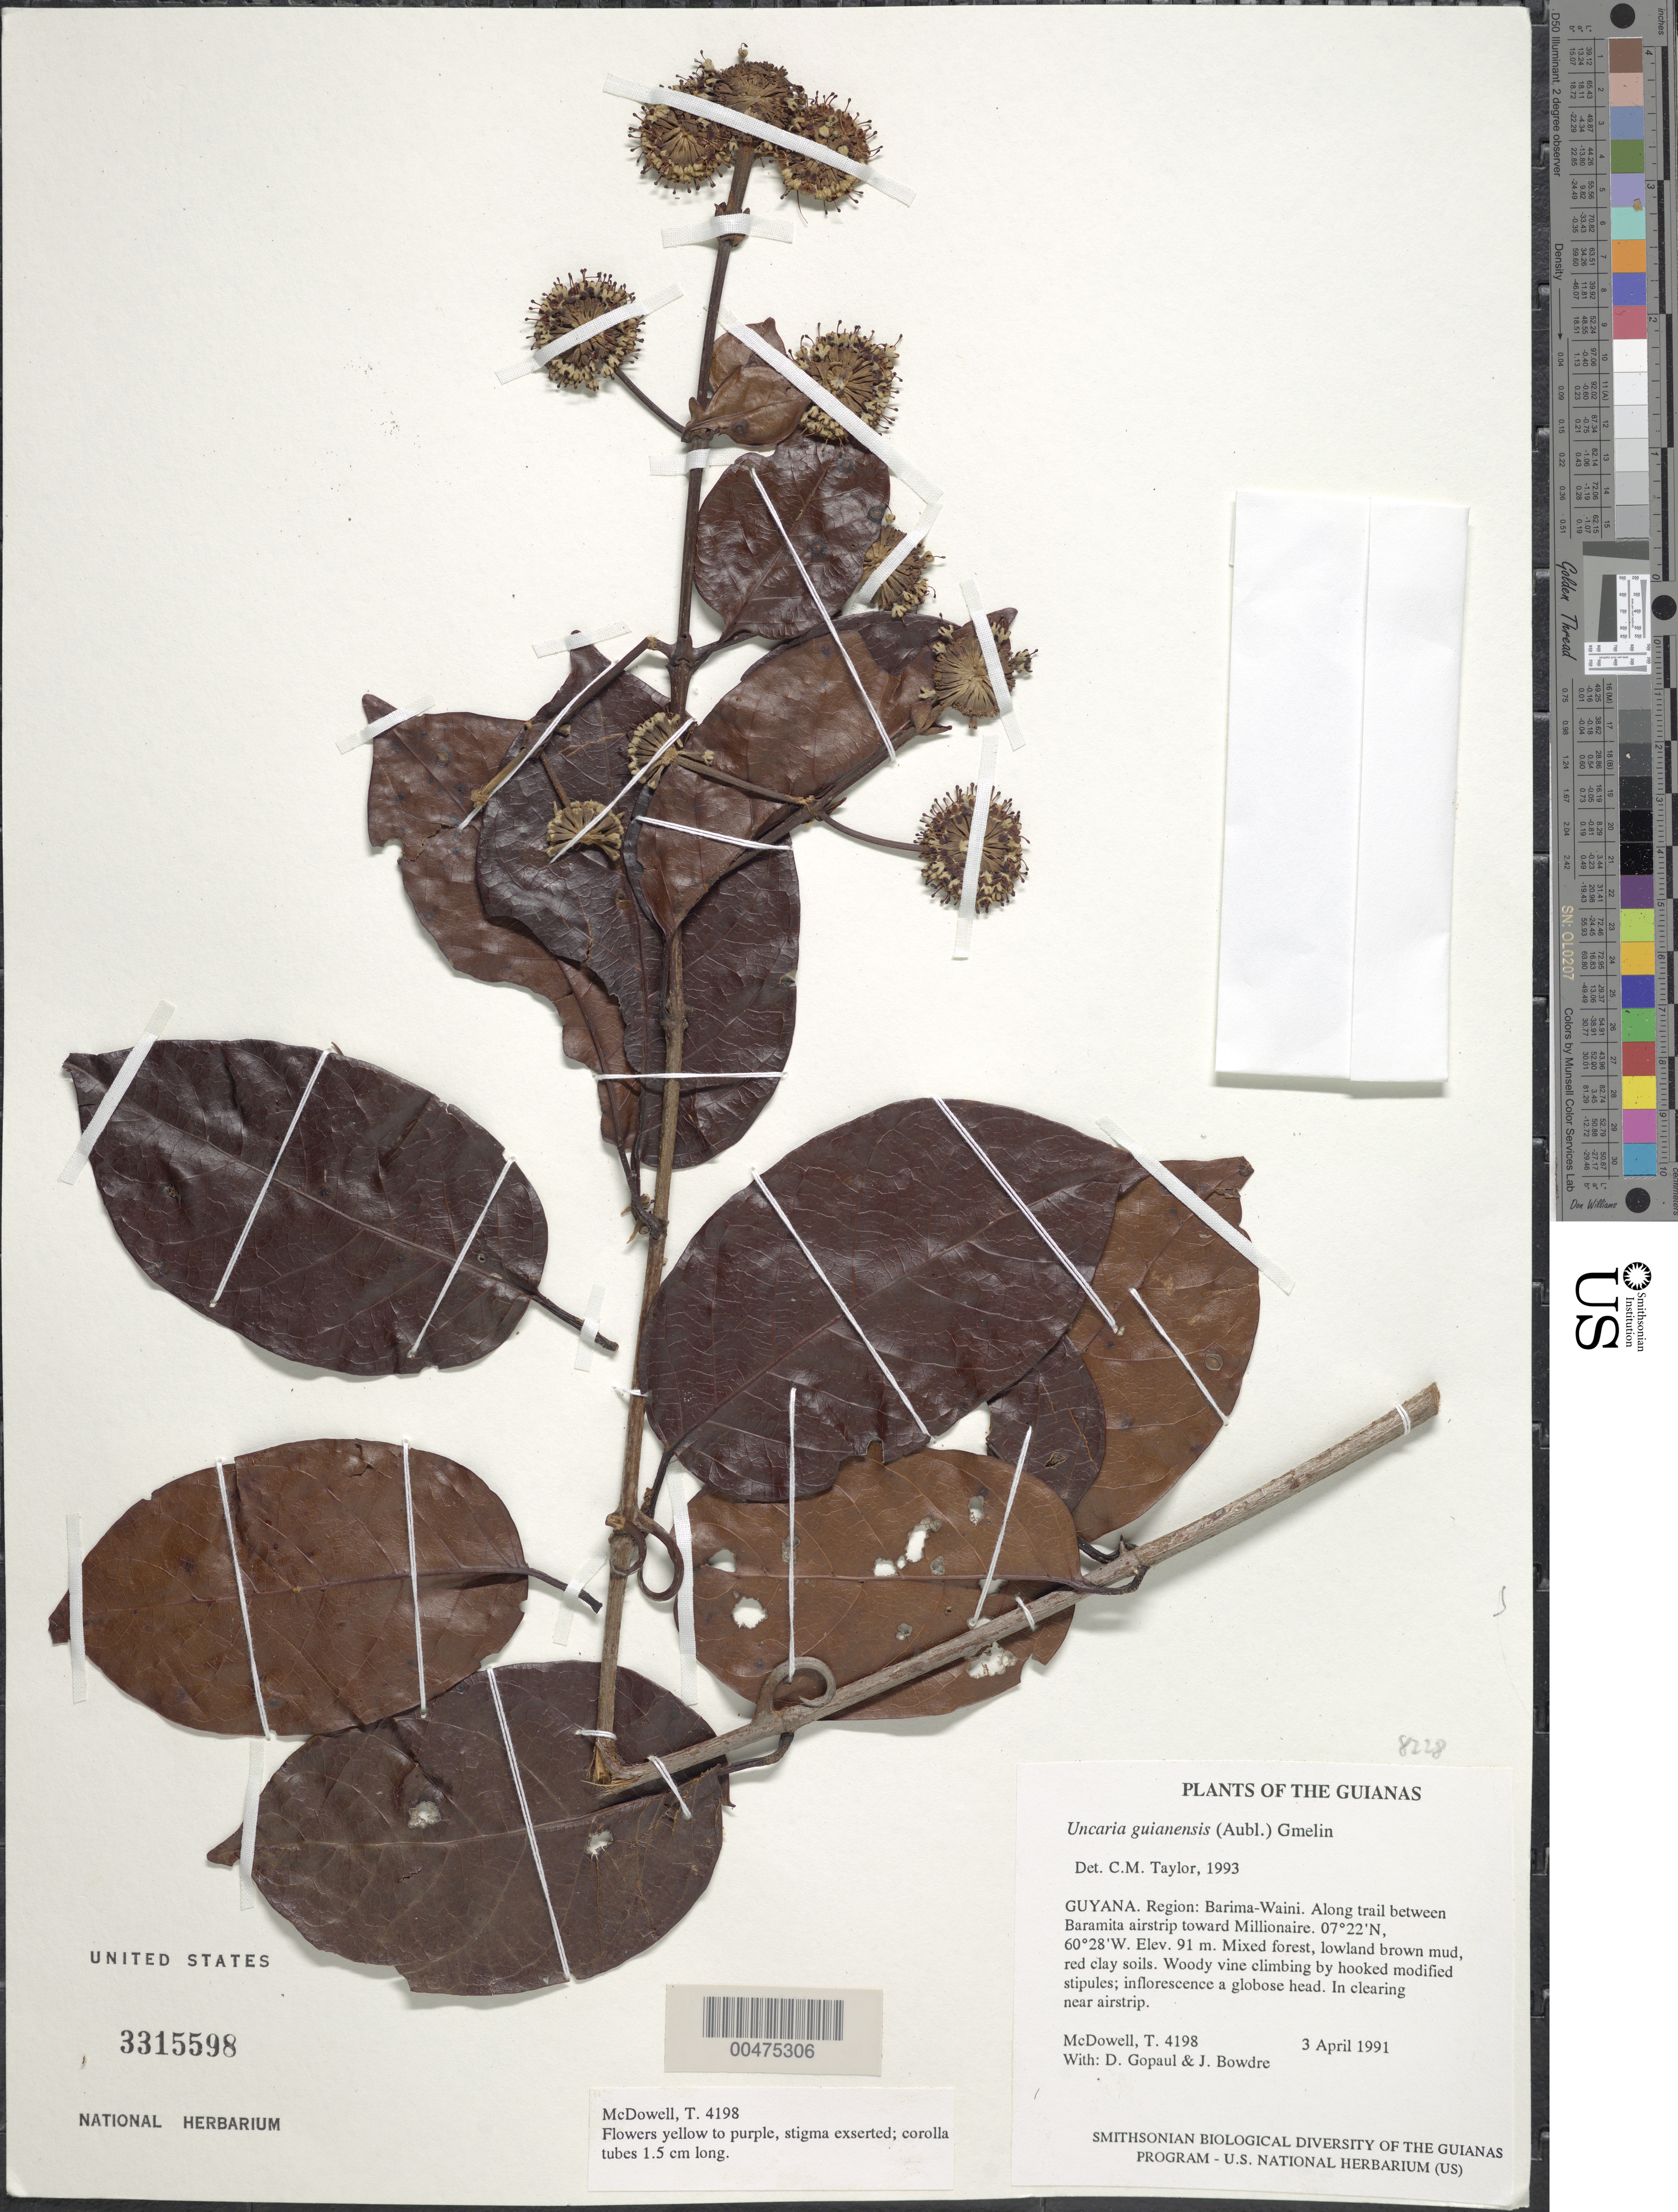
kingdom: Plantae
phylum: Tracheophyta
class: Magnoliopsida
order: Gentianales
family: Rubiaceae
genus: Uncaria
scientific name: Uncaria guianensis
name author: (Aubl.) J.F. Gmel.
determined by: Taylor, Charlotte M.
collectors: T. McDowell, D. Gopaul & J. Bowdre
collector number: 4198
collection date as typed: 3 April 1991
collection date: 1991-04-03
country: Guyana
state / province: Barima-Waini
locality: Along trail between Baramita airstrip toward Millionaire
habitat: Mixed forest, lowland brown mud, red clay soils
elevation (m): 91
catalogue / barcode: US 3315598